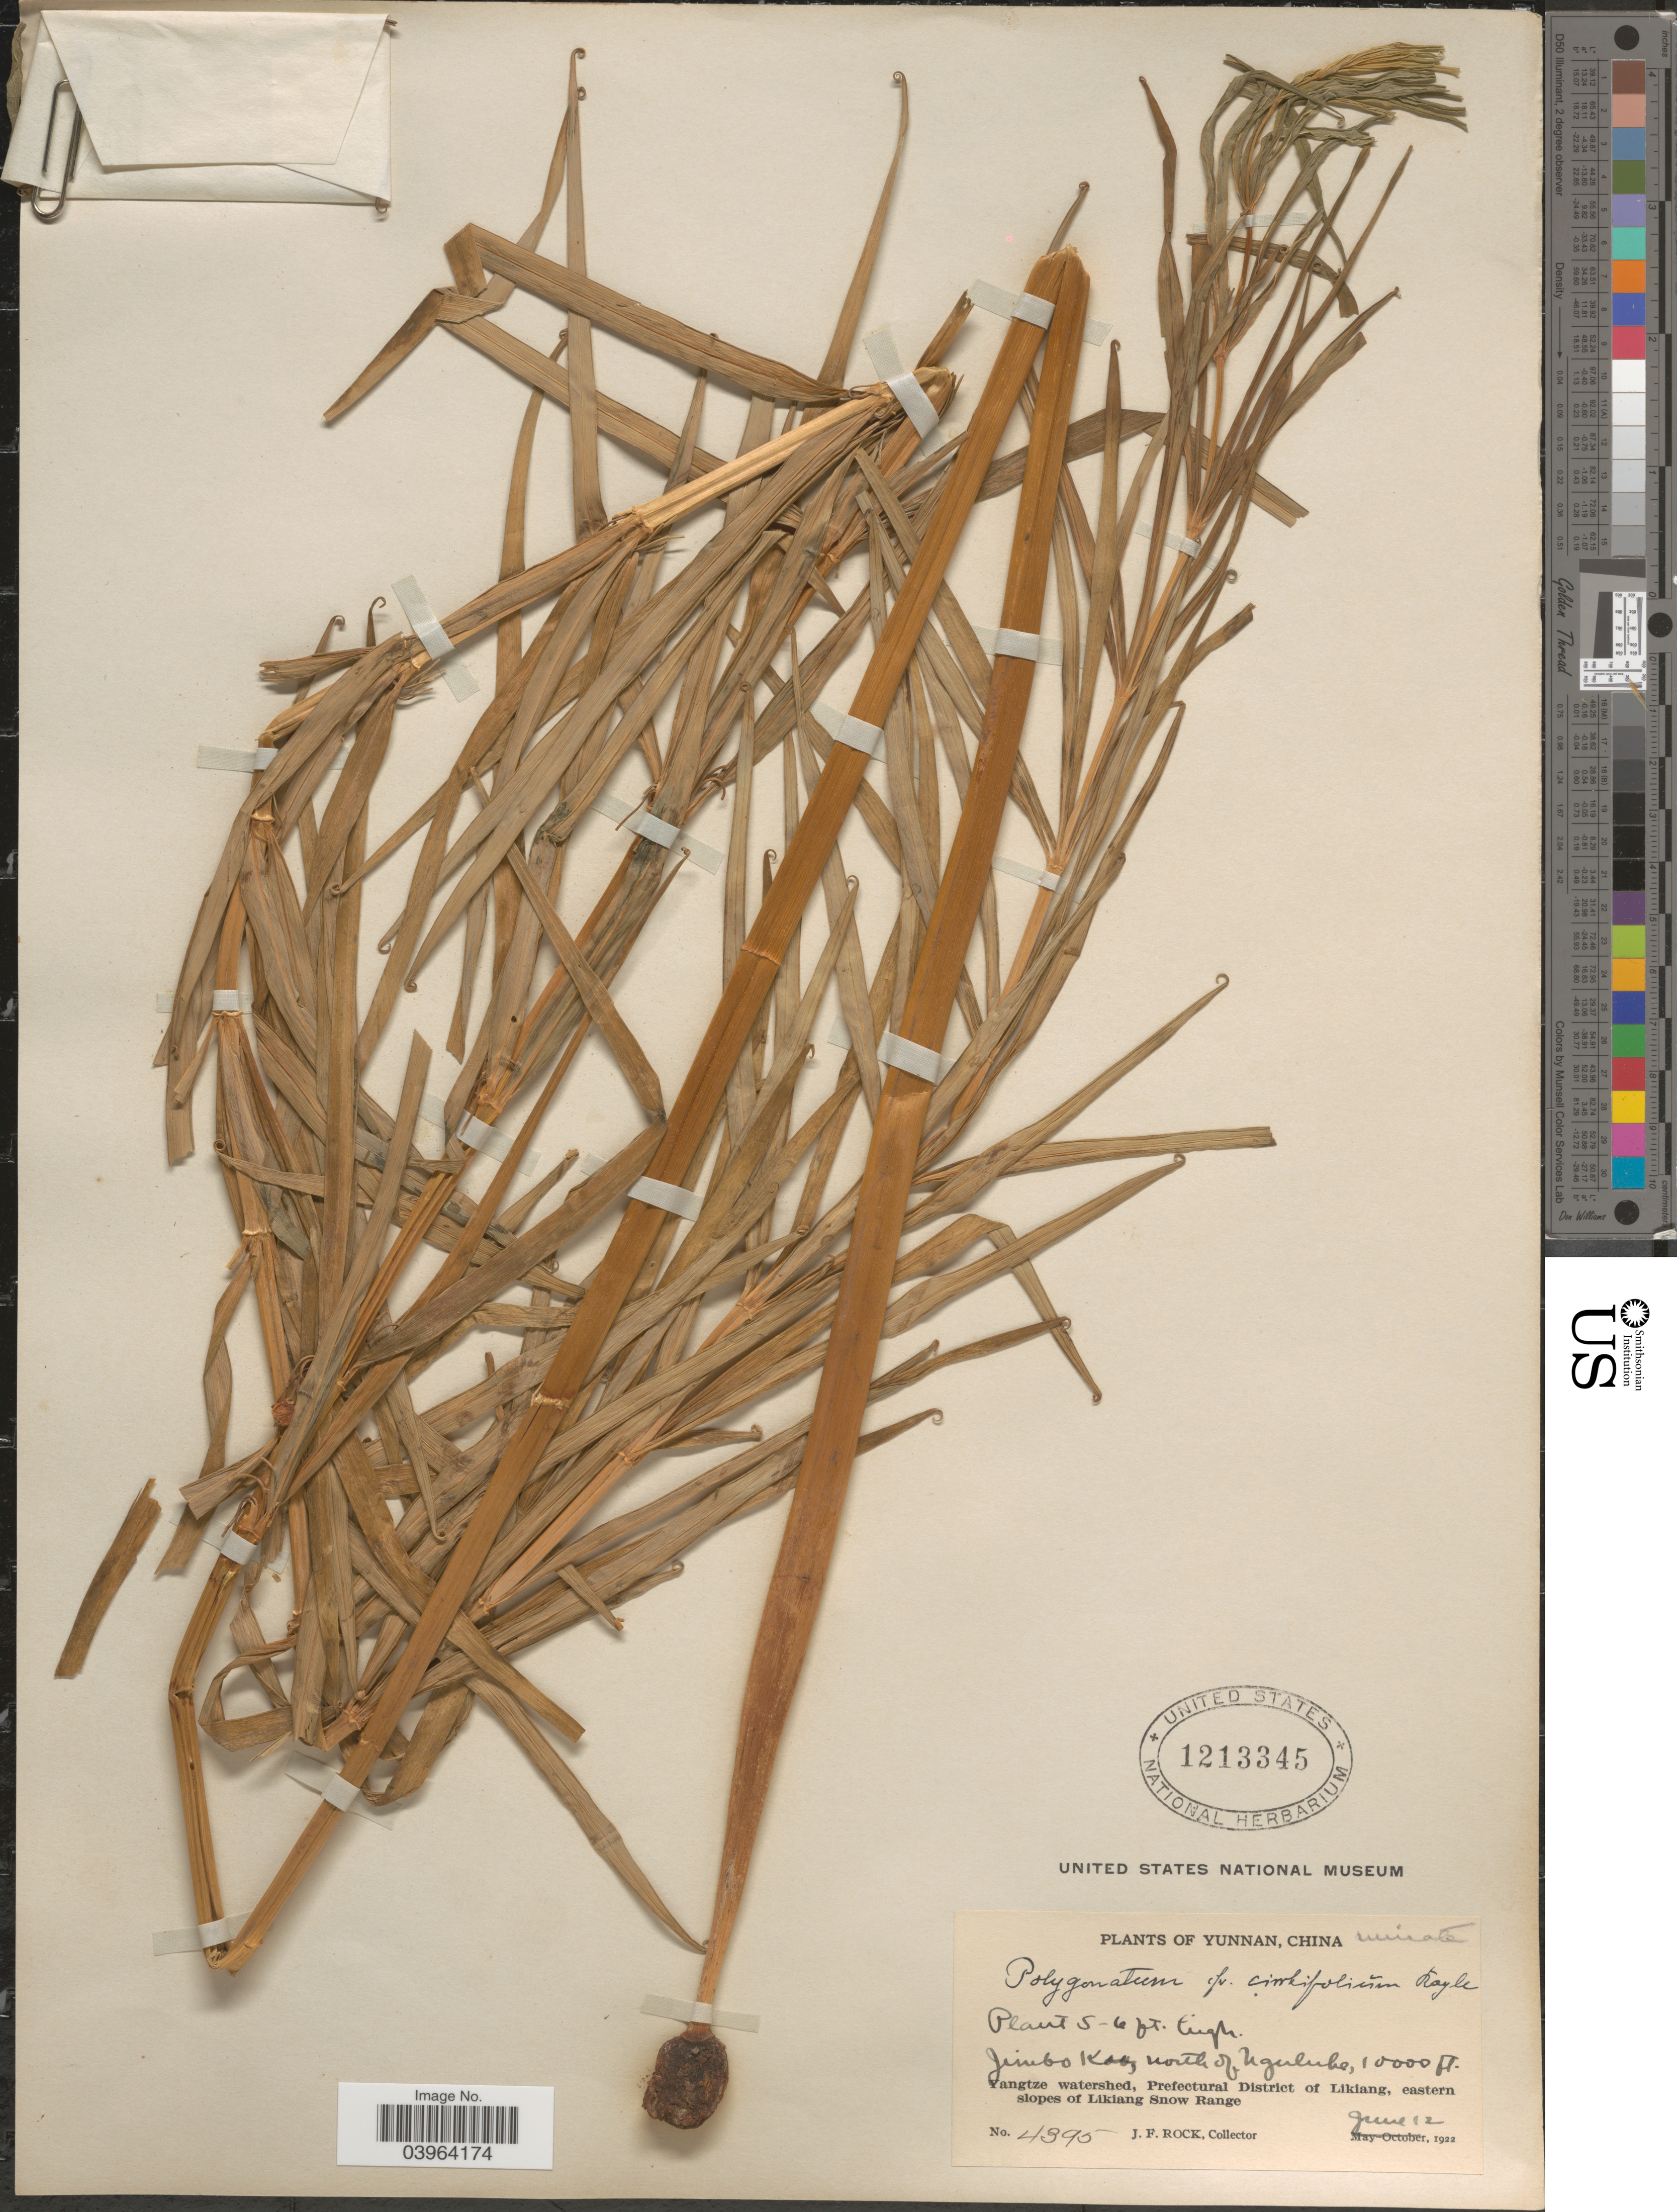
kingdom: Plantae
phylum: Tracheophyta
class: Liliopsida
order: Asparagales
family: Asparagaceae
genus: Polygonatum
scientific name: Polygonatum cirrhifolium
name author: (Wall.) Royle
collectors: J. Rock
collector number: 4395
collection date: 1922-06-12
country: China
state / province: Yunnan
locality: Jimbo Kao north of Ngulube. [interpreted] Yangtze watershed, Prefectural District of Likiang, eastern slopes of Likiang Snow Range.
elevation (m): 3048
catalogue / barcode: US 1213345